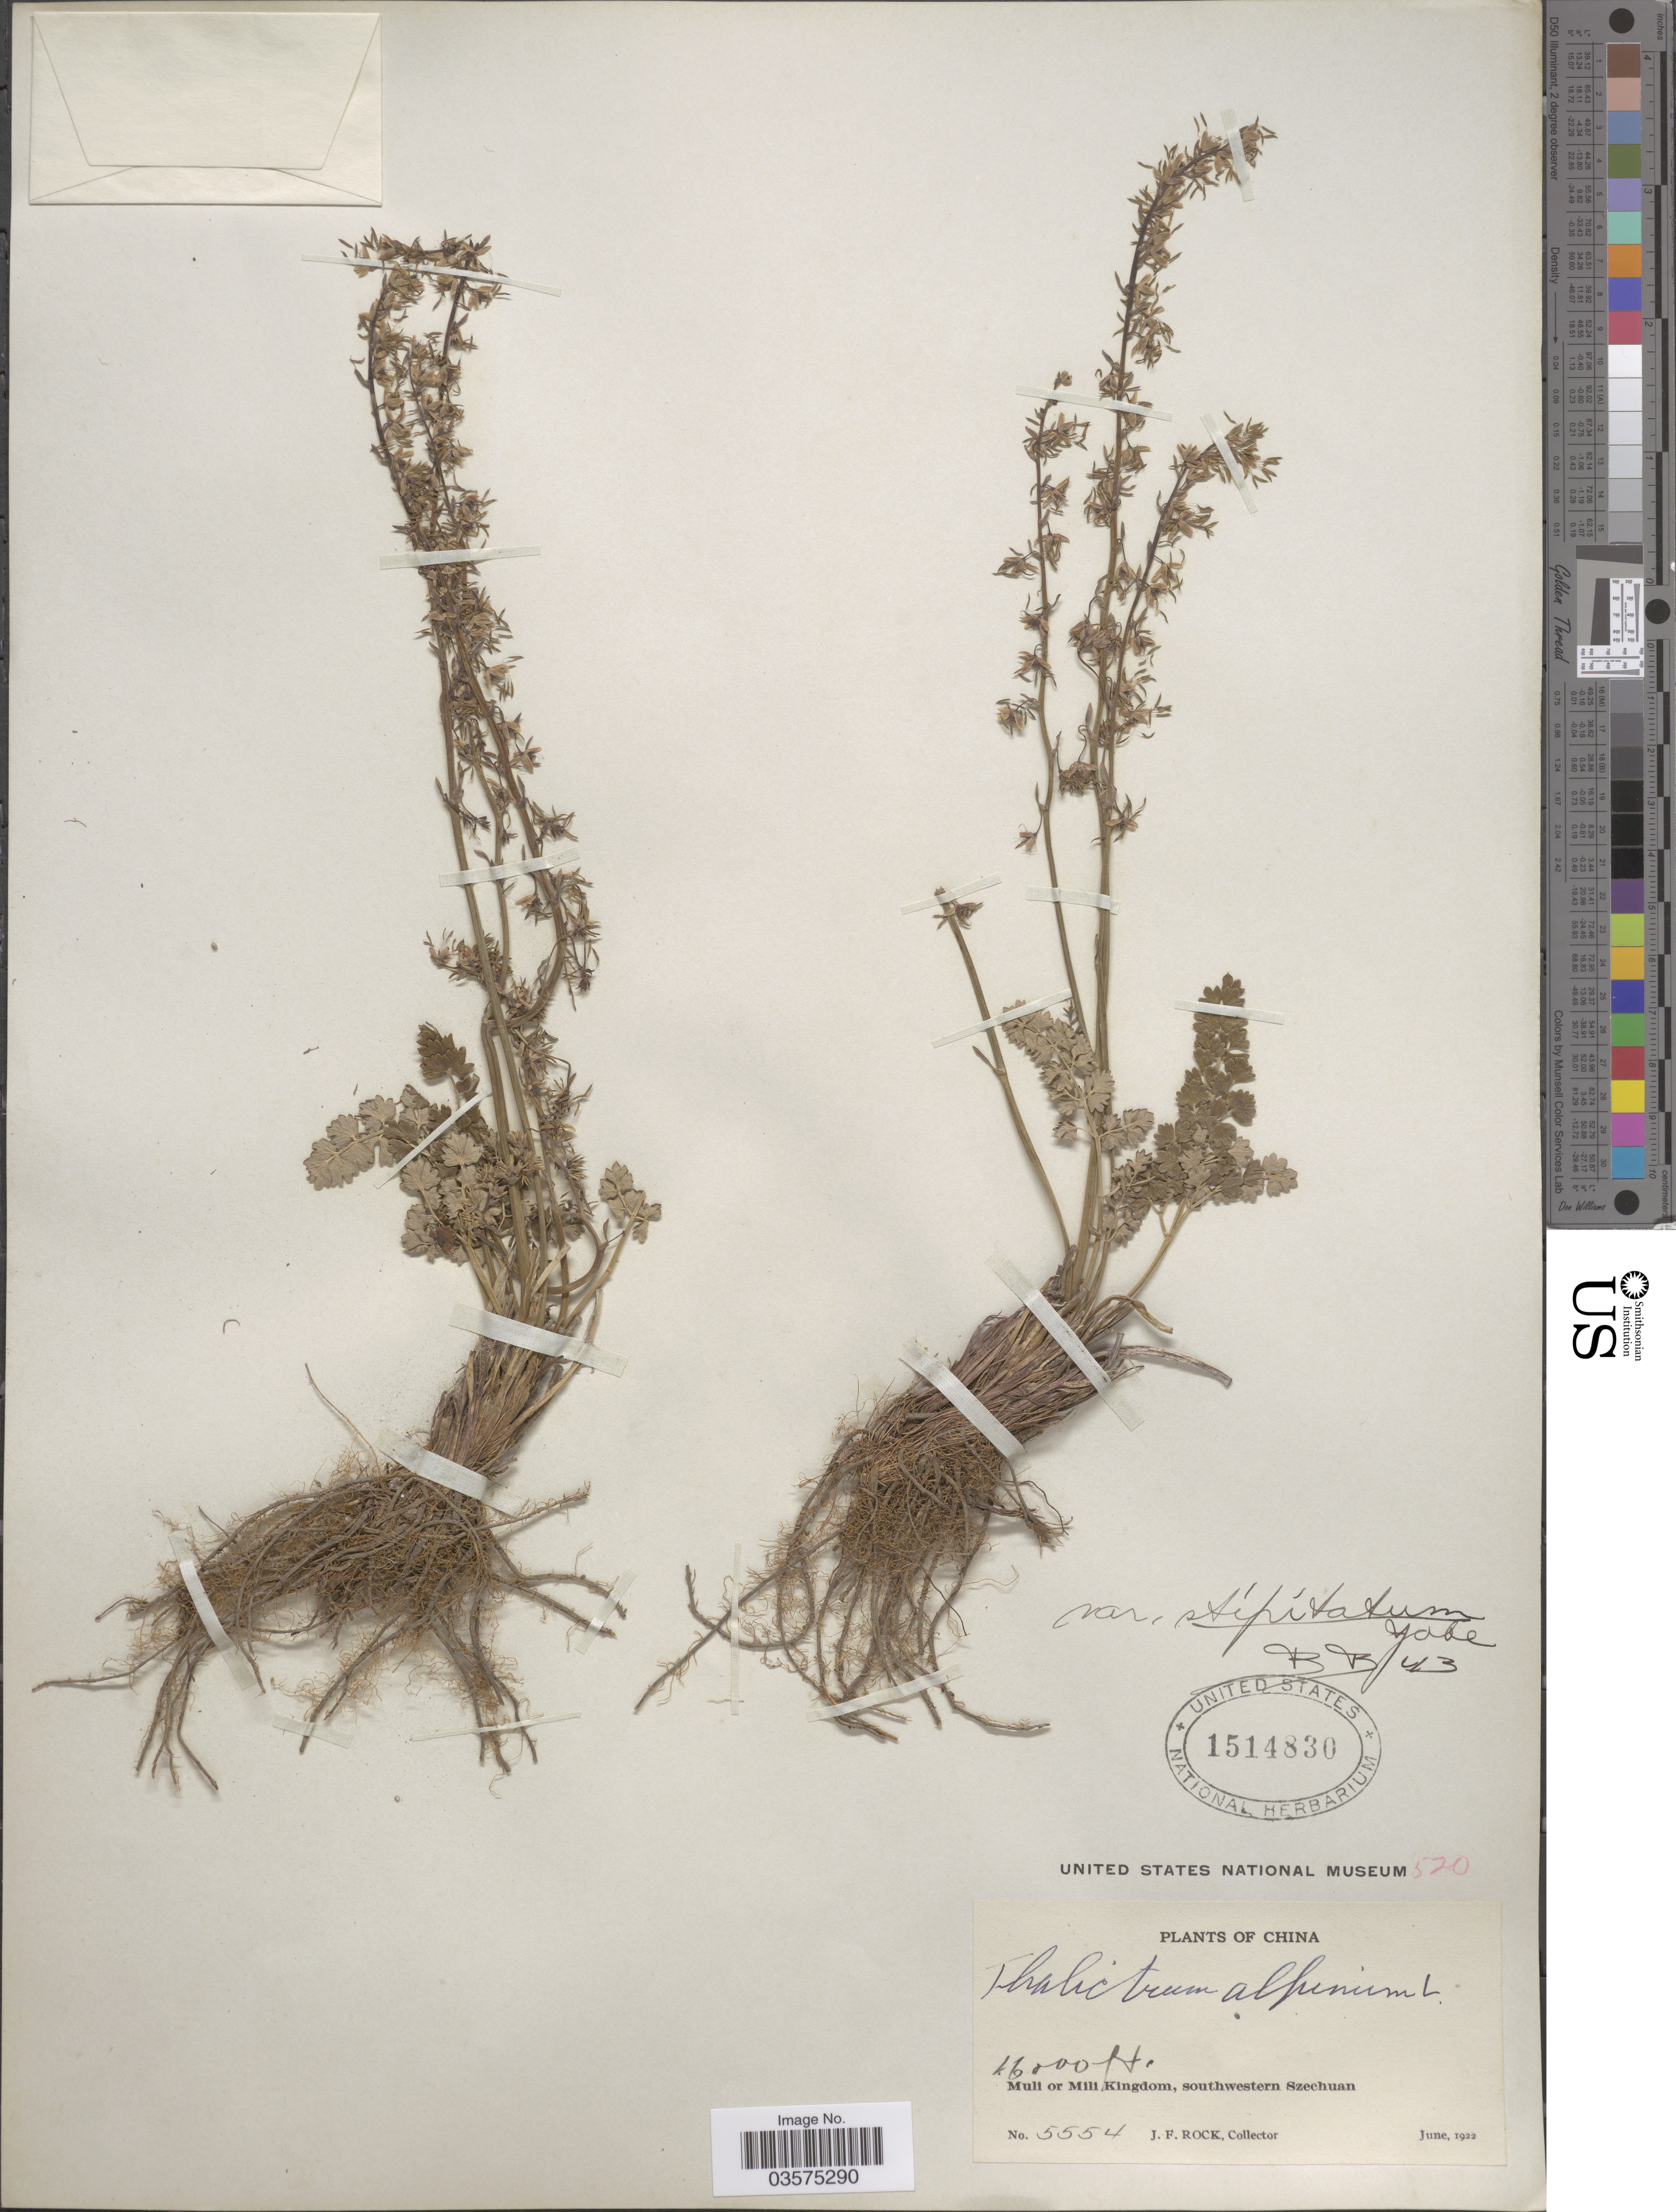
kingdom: Plantae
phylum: Tracheophyta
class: Magnoliopsida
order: Ranunculales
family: Ranunculaceae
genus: Thalictrum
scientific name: Thalictrum alpinum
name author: L.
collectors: J. Rock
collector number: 5554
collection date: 1922-06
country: China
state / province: Sichuan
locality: Muli or Mili Kingdom, southwestern Szechuan.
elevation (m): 4877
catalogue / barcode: US 1514830